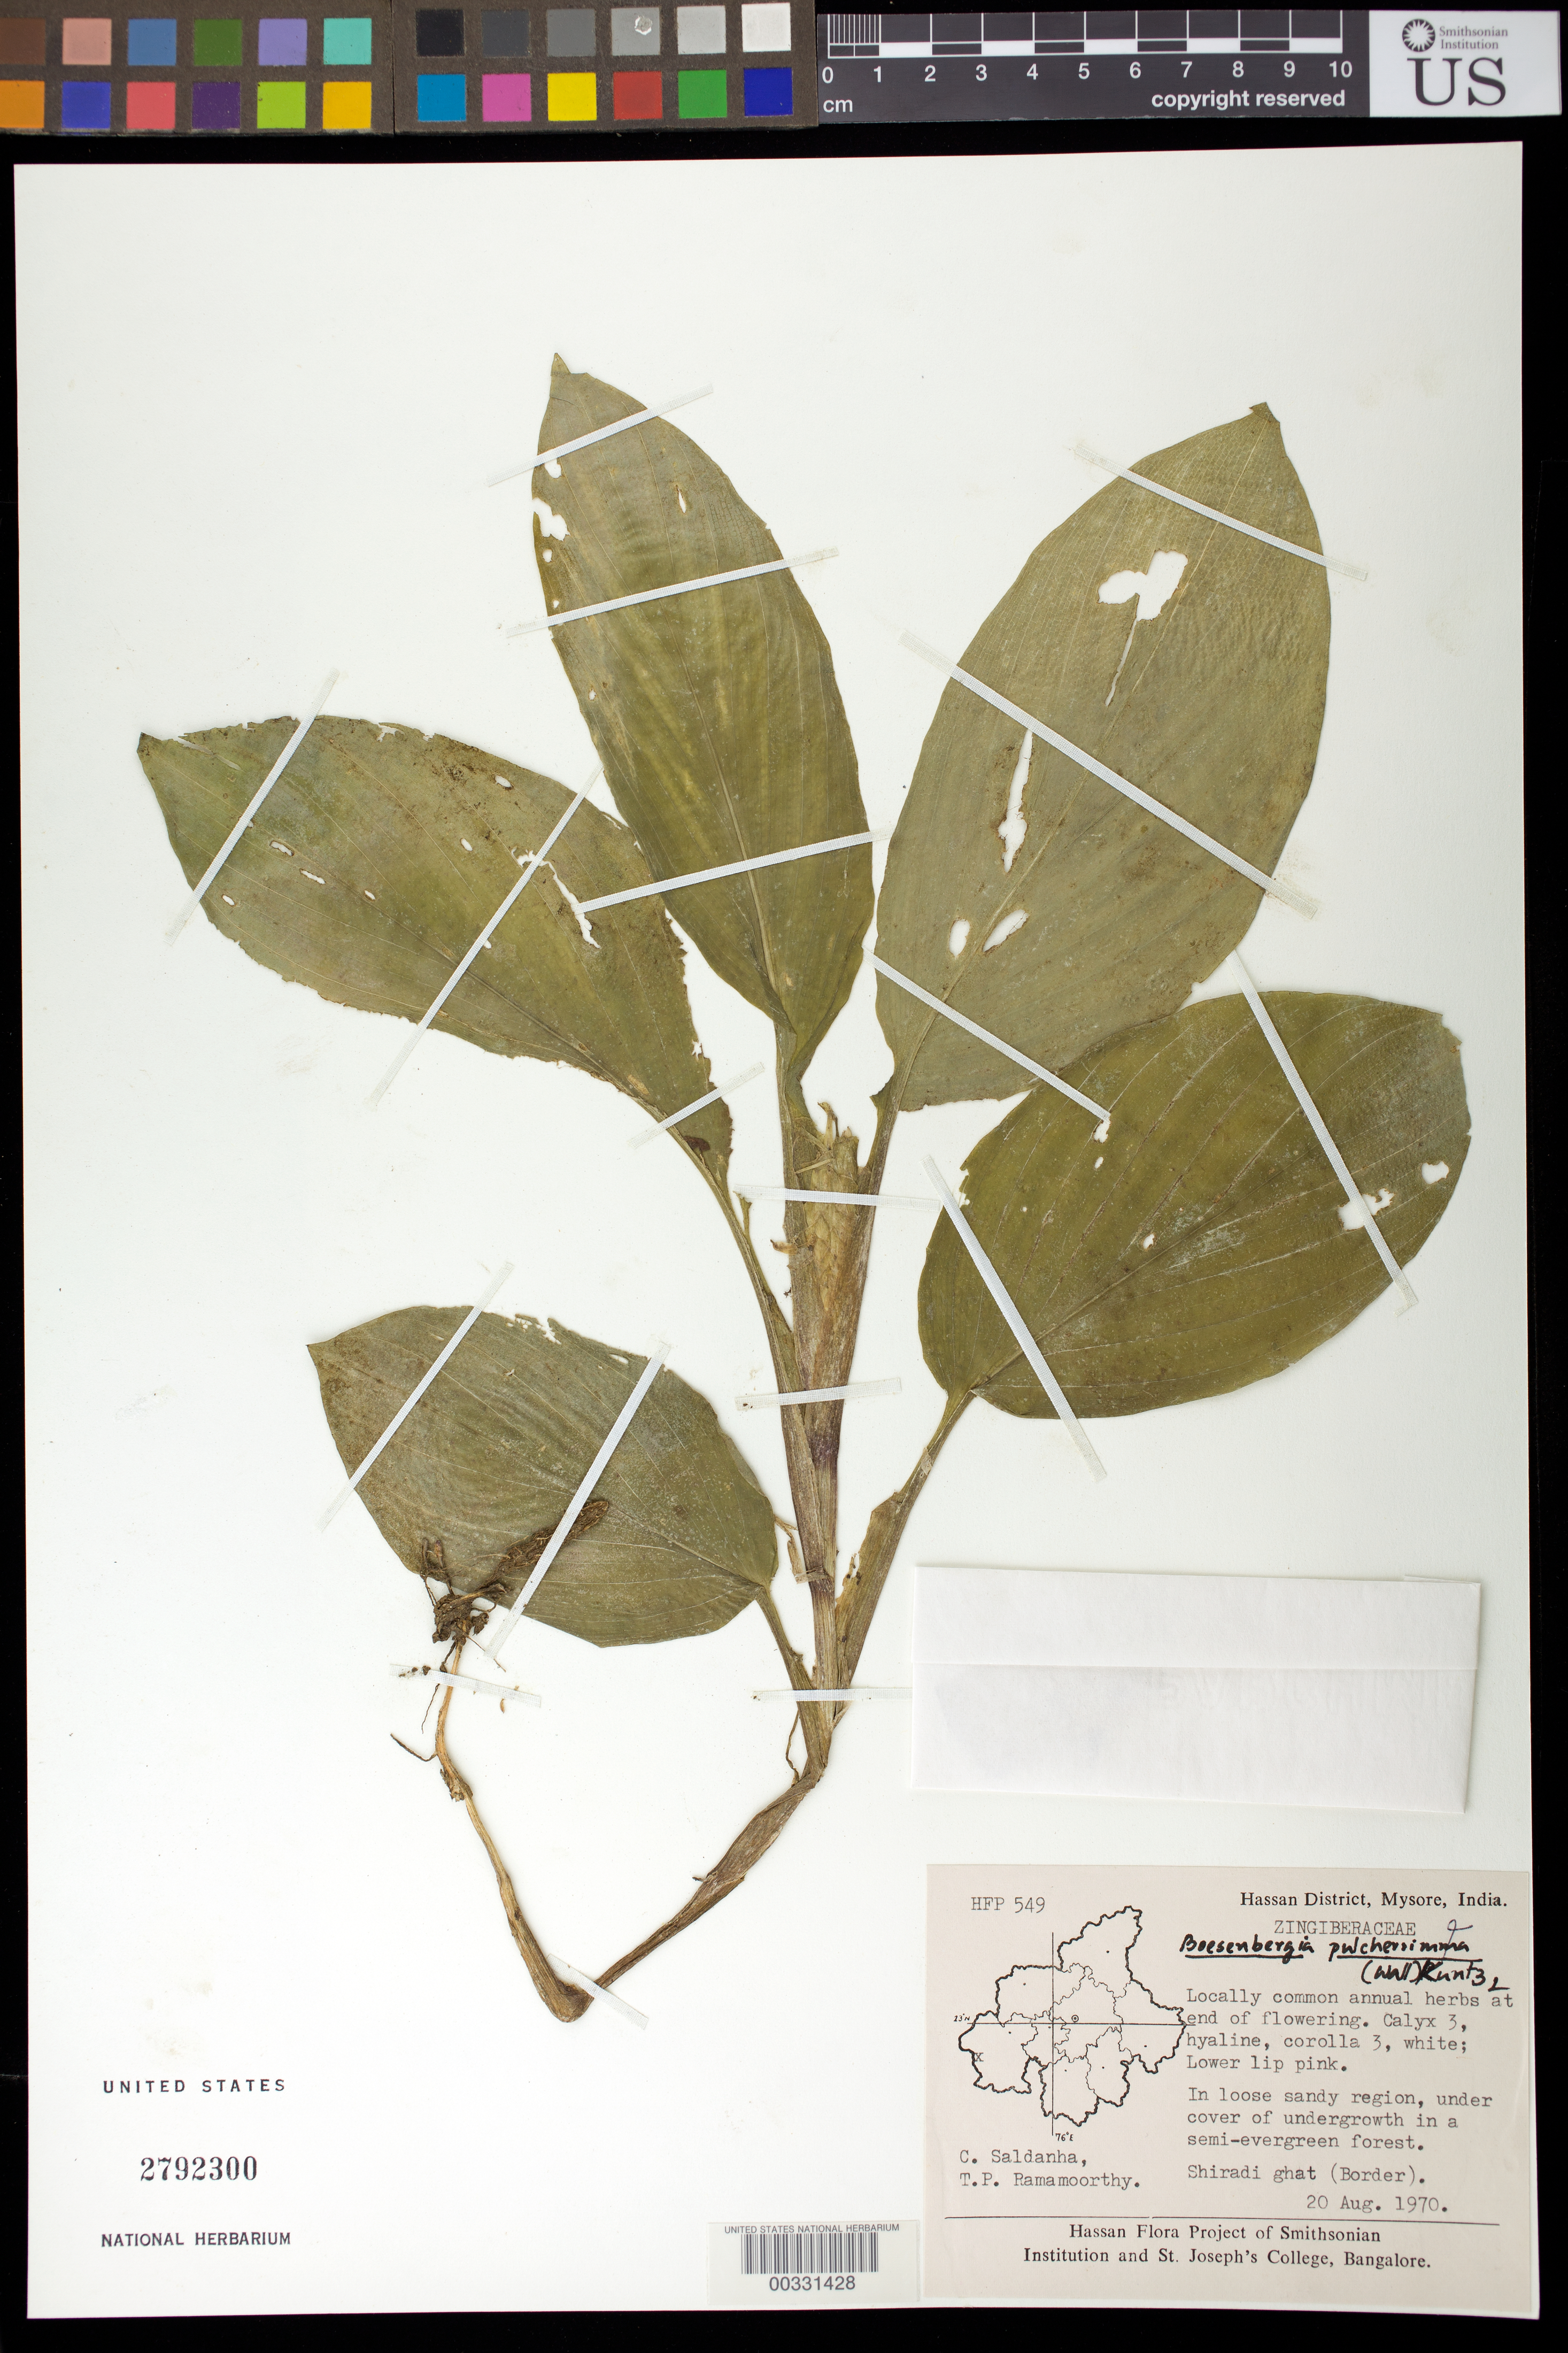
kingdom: Plantae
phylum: Tracheophyta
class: Liliopsida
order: Zingiberales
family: Zingiberaceae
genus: Boesenbergia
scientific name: Boesenbergia pulcherrima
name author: (Wall.) Kuntze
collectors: C. J. Saldanha & T. P. Ramamoorthy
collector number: Hfp 549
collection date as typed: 20 Aug 1970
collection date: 1970-08-20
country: India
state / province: Karnataka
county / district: Hassan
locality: Shiradi ghat (border), mysore state [mysore state = karnataka.]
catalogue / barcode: US 2792300